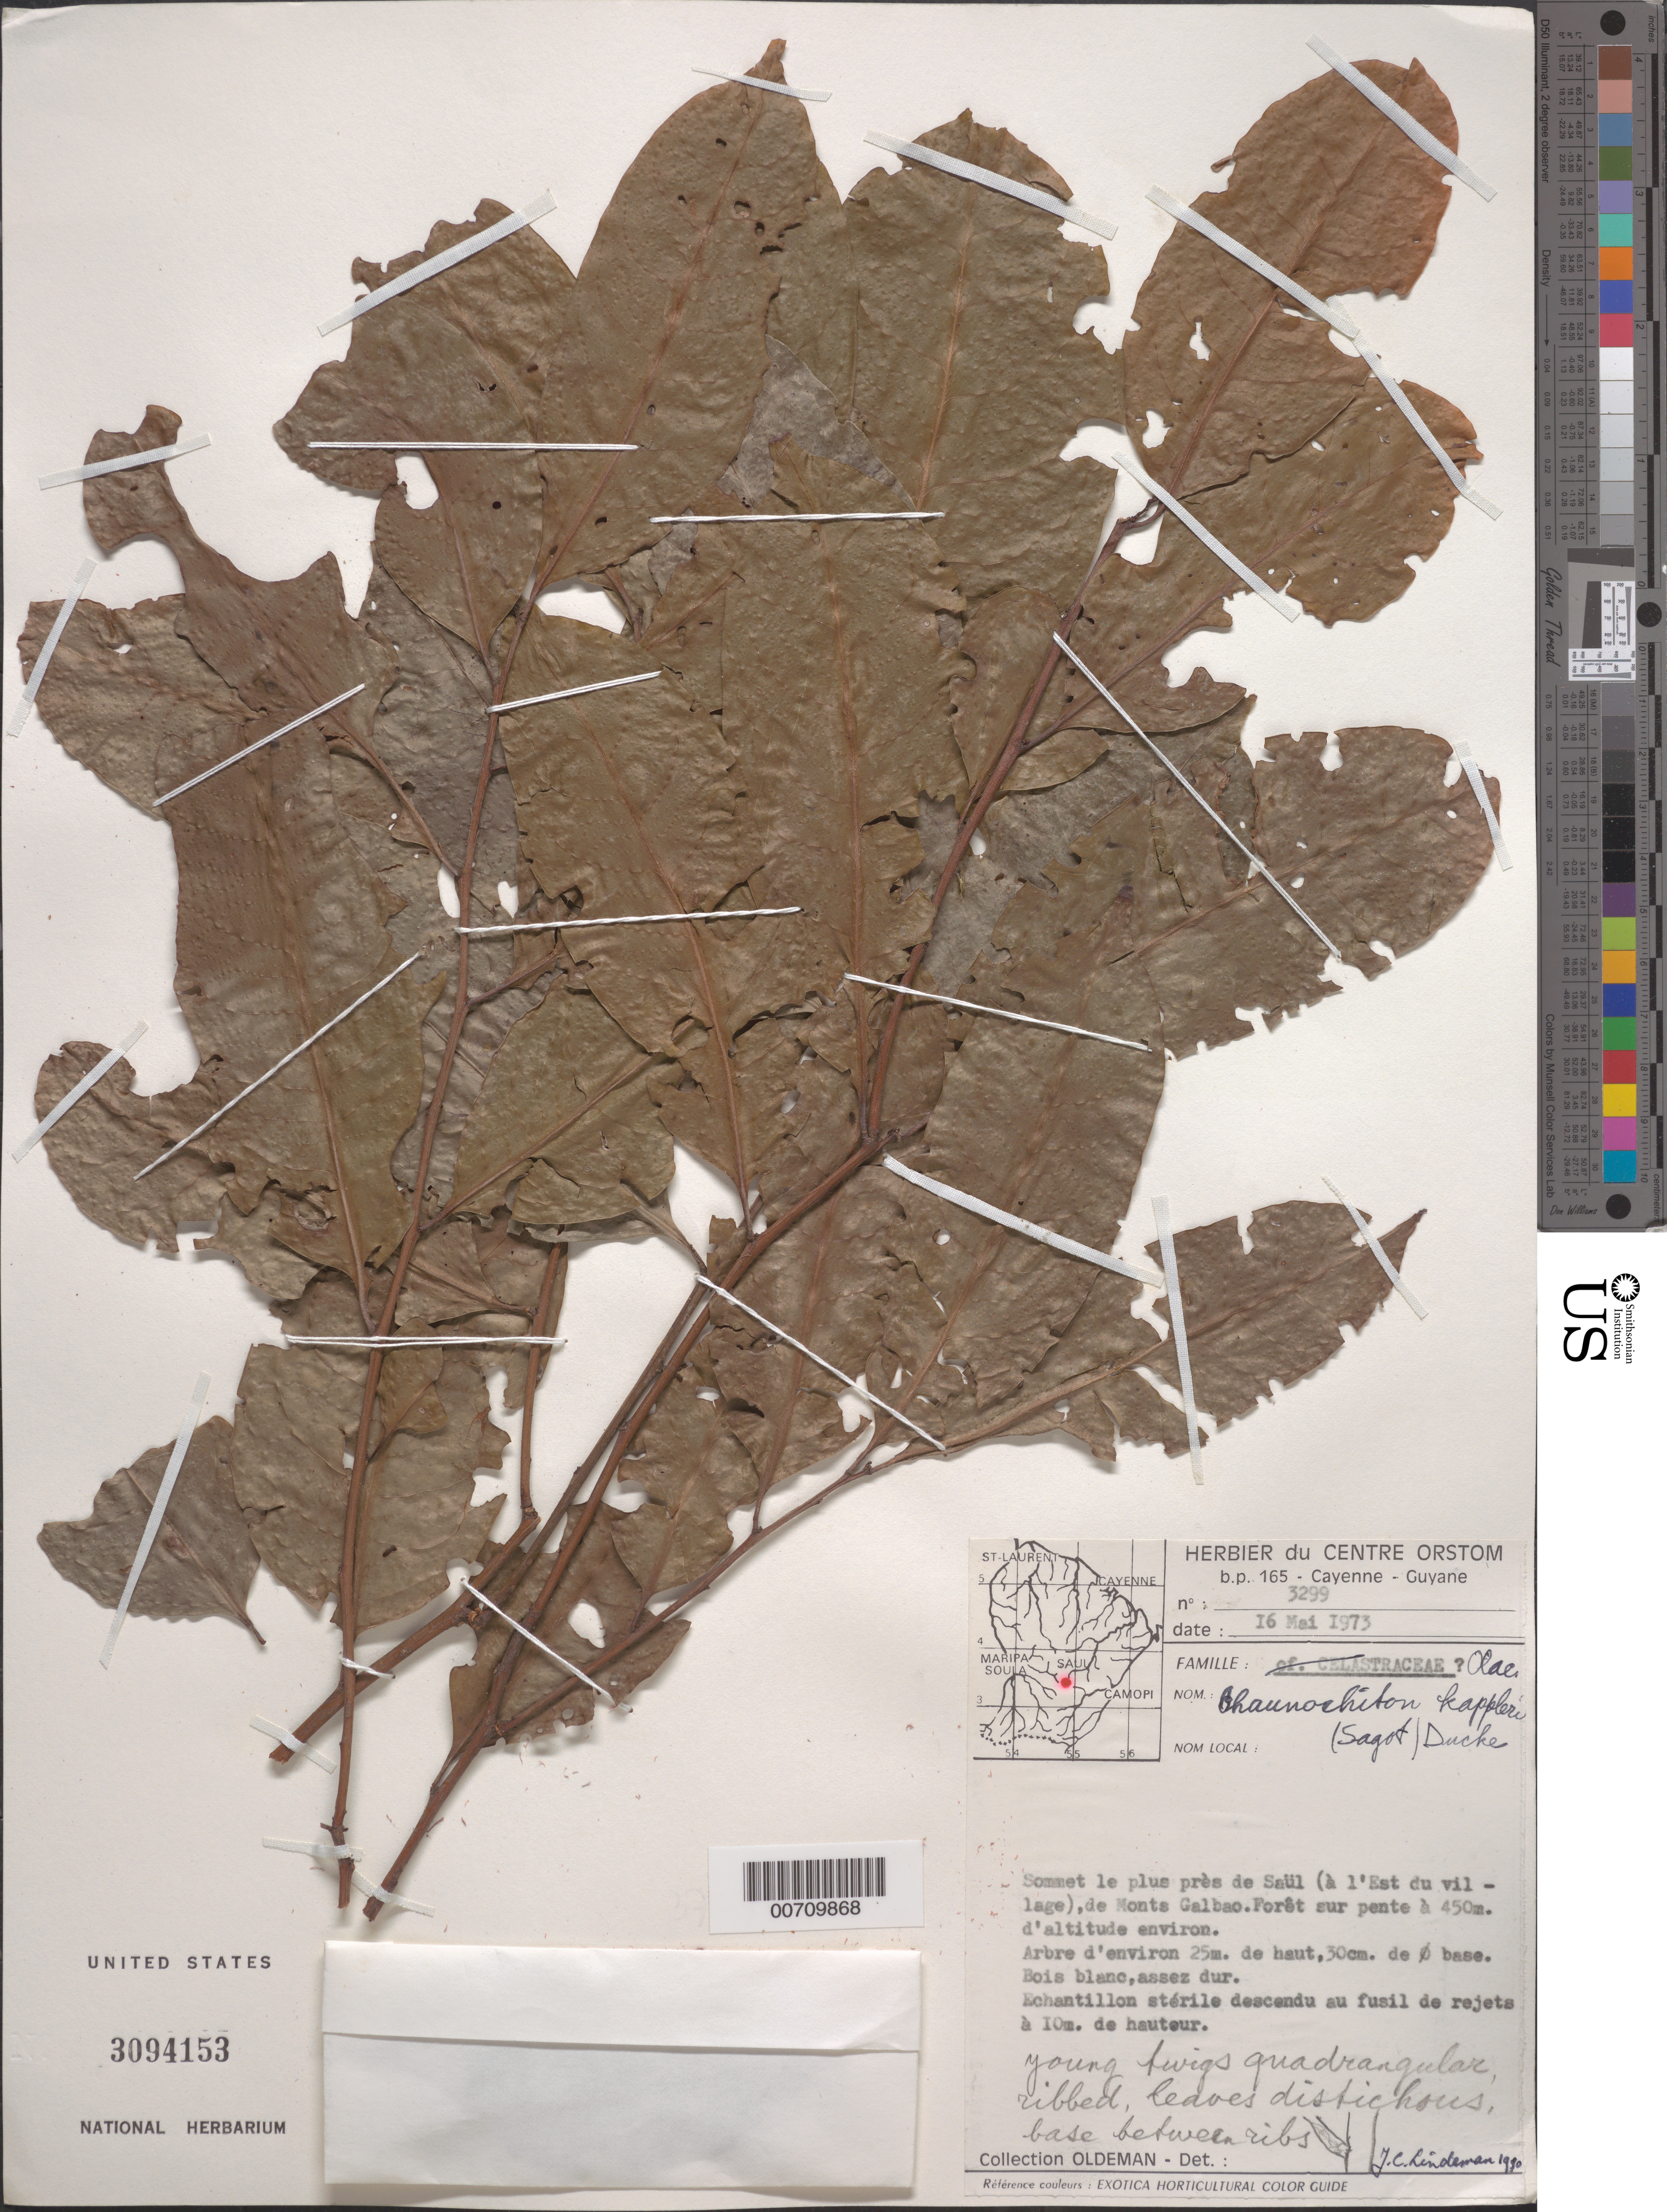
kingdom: Plantae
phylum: Tracheophyta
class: Magnoliopsida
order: Santalales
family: Aptandraceae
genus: Chaunochiton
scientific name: Chaunochiton kappleri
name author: (Sagot ex Engl.) Ducke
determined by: Lindeman, J. C.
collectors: R. Oldeman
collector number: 3299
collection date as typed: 16-May-73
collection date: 1973-05-16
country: French Guiana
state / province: Saint-Laurent-du-Maroni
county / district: Saül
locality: Monts Galbao, est de Saül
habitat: Slope forest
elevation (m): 450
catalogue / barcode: US 3094153